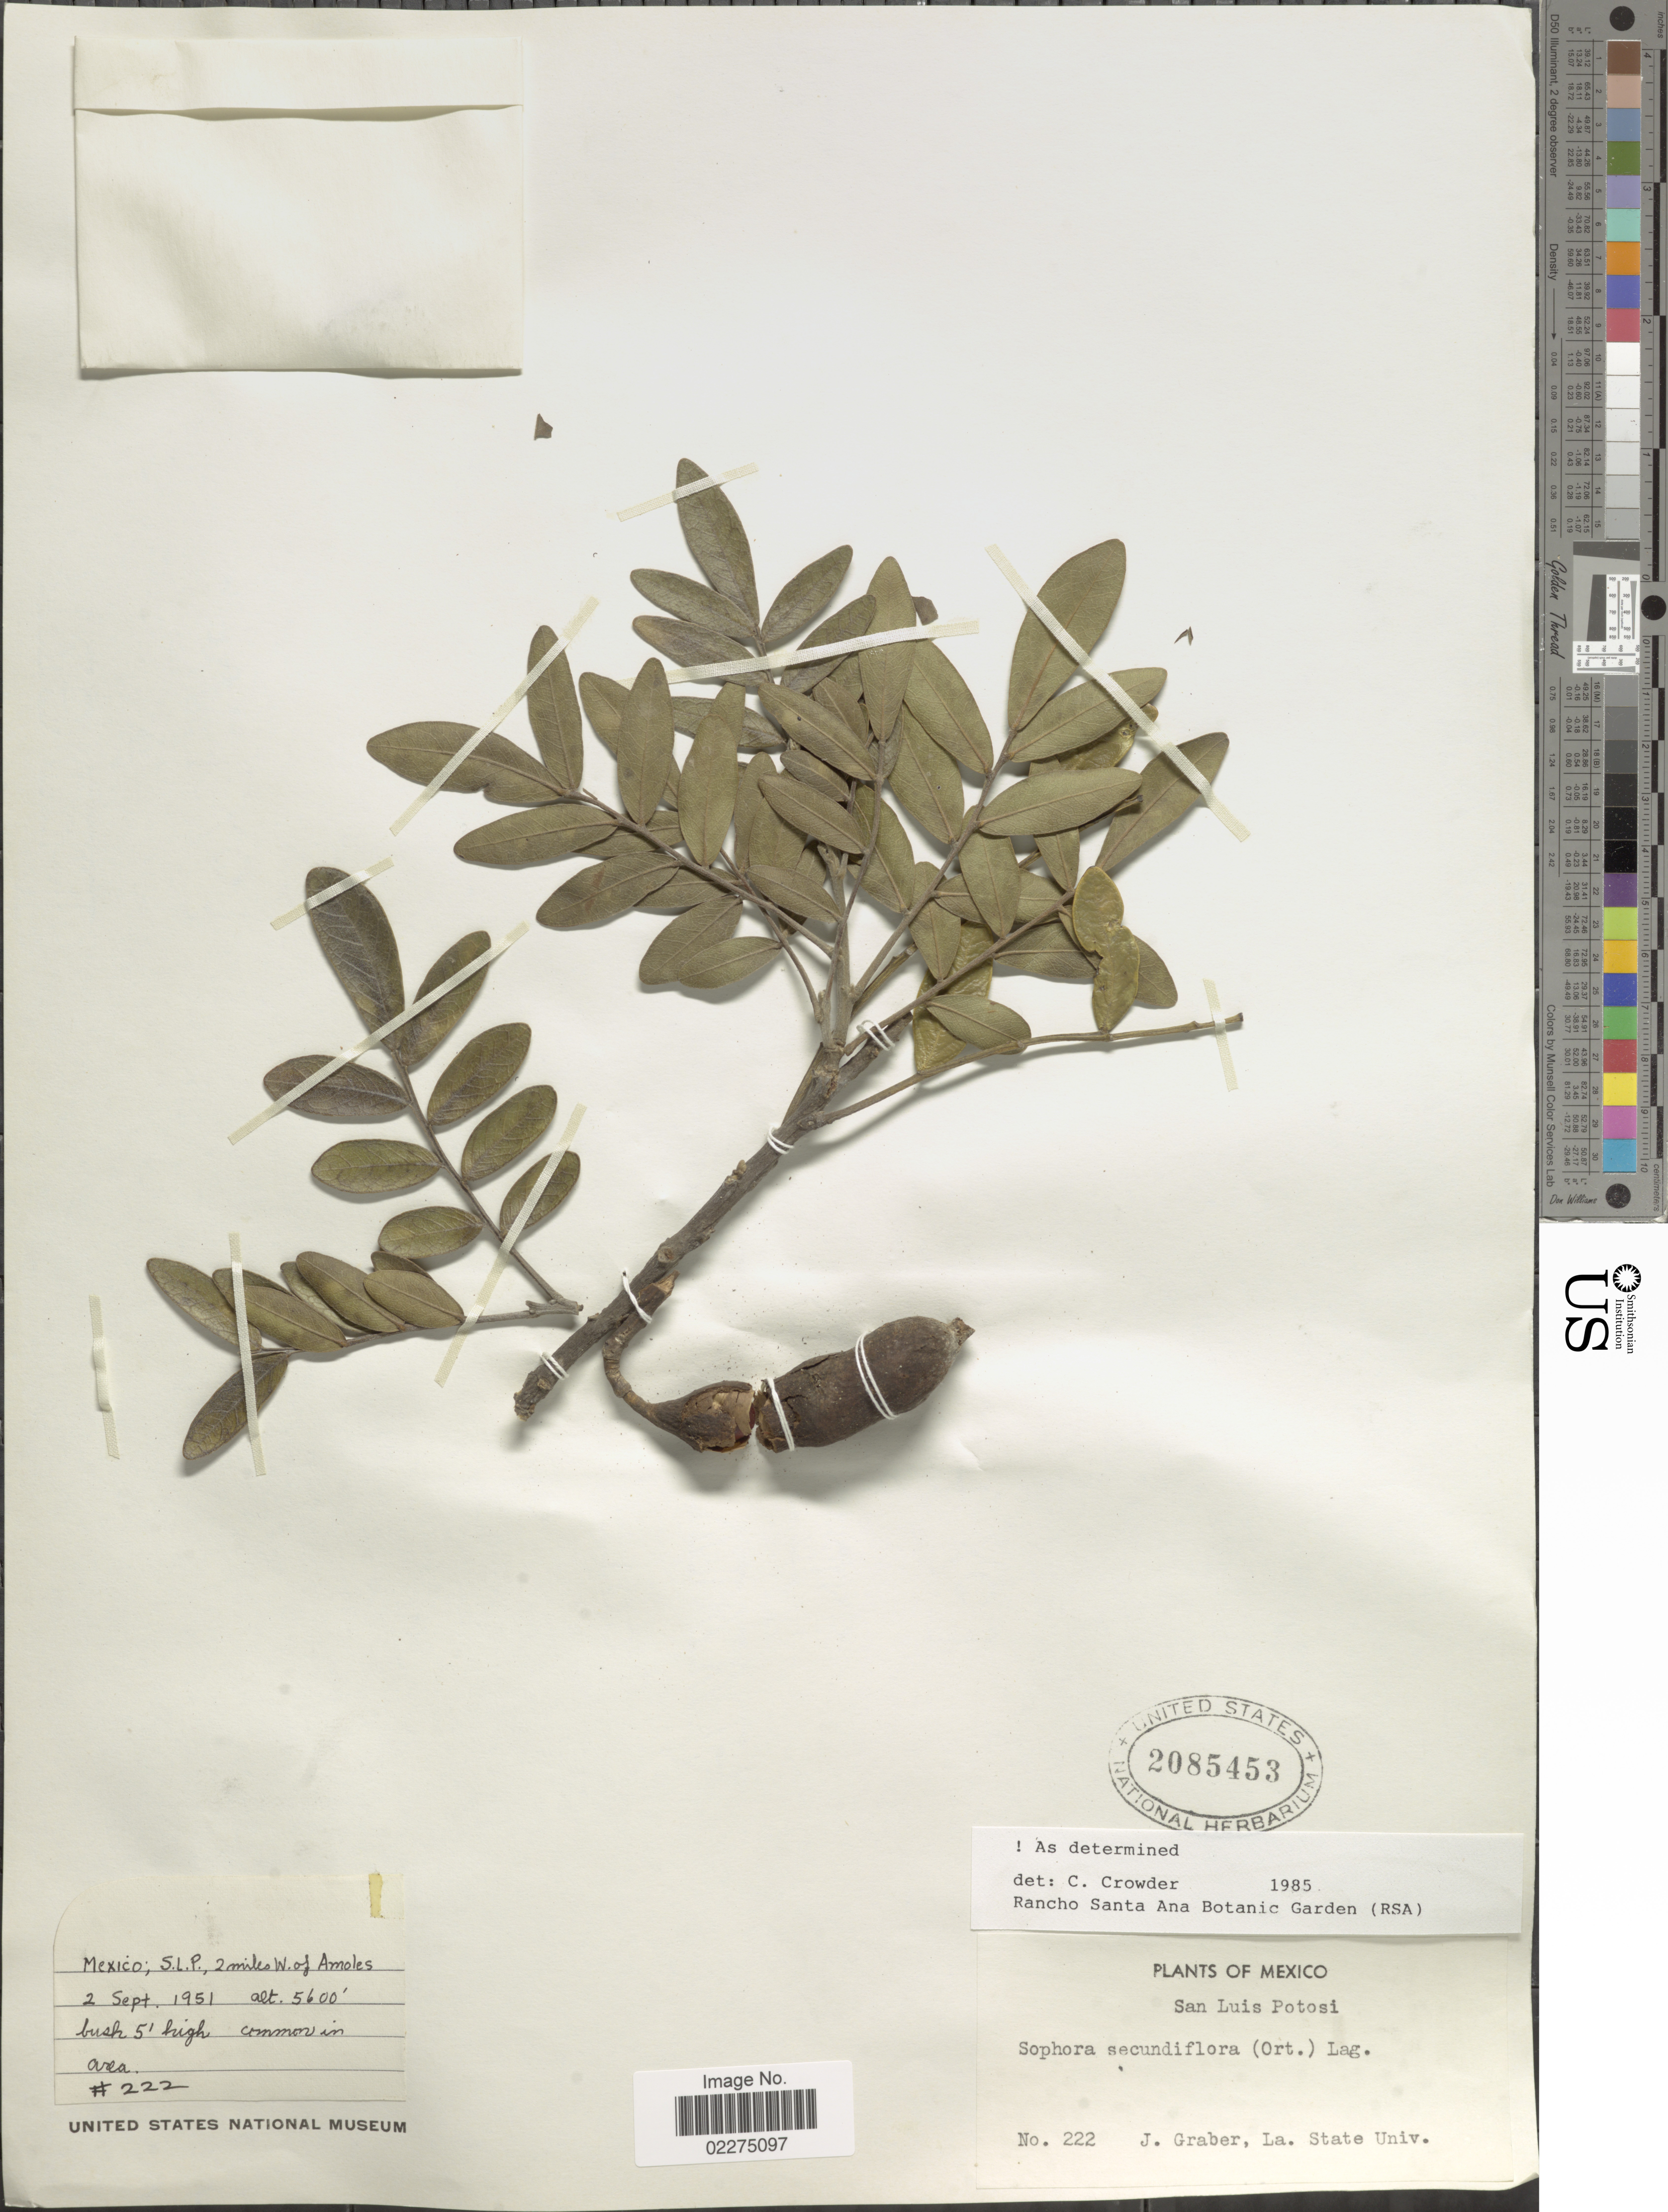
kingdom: Plantae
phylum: Tracheophyta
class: Magnoliopsida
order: Fabales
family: Fabaceae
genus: Dermatophyllum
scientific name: Dermatophyllum secundiflorum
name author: (Ortega) Gandhi & Reveal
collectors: J. Graber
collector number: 222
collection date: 1951-09-02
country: Mexico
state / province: San Luis Potosí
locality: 2 miles W. of Amoles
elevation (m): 1707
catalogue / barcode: US 2085453